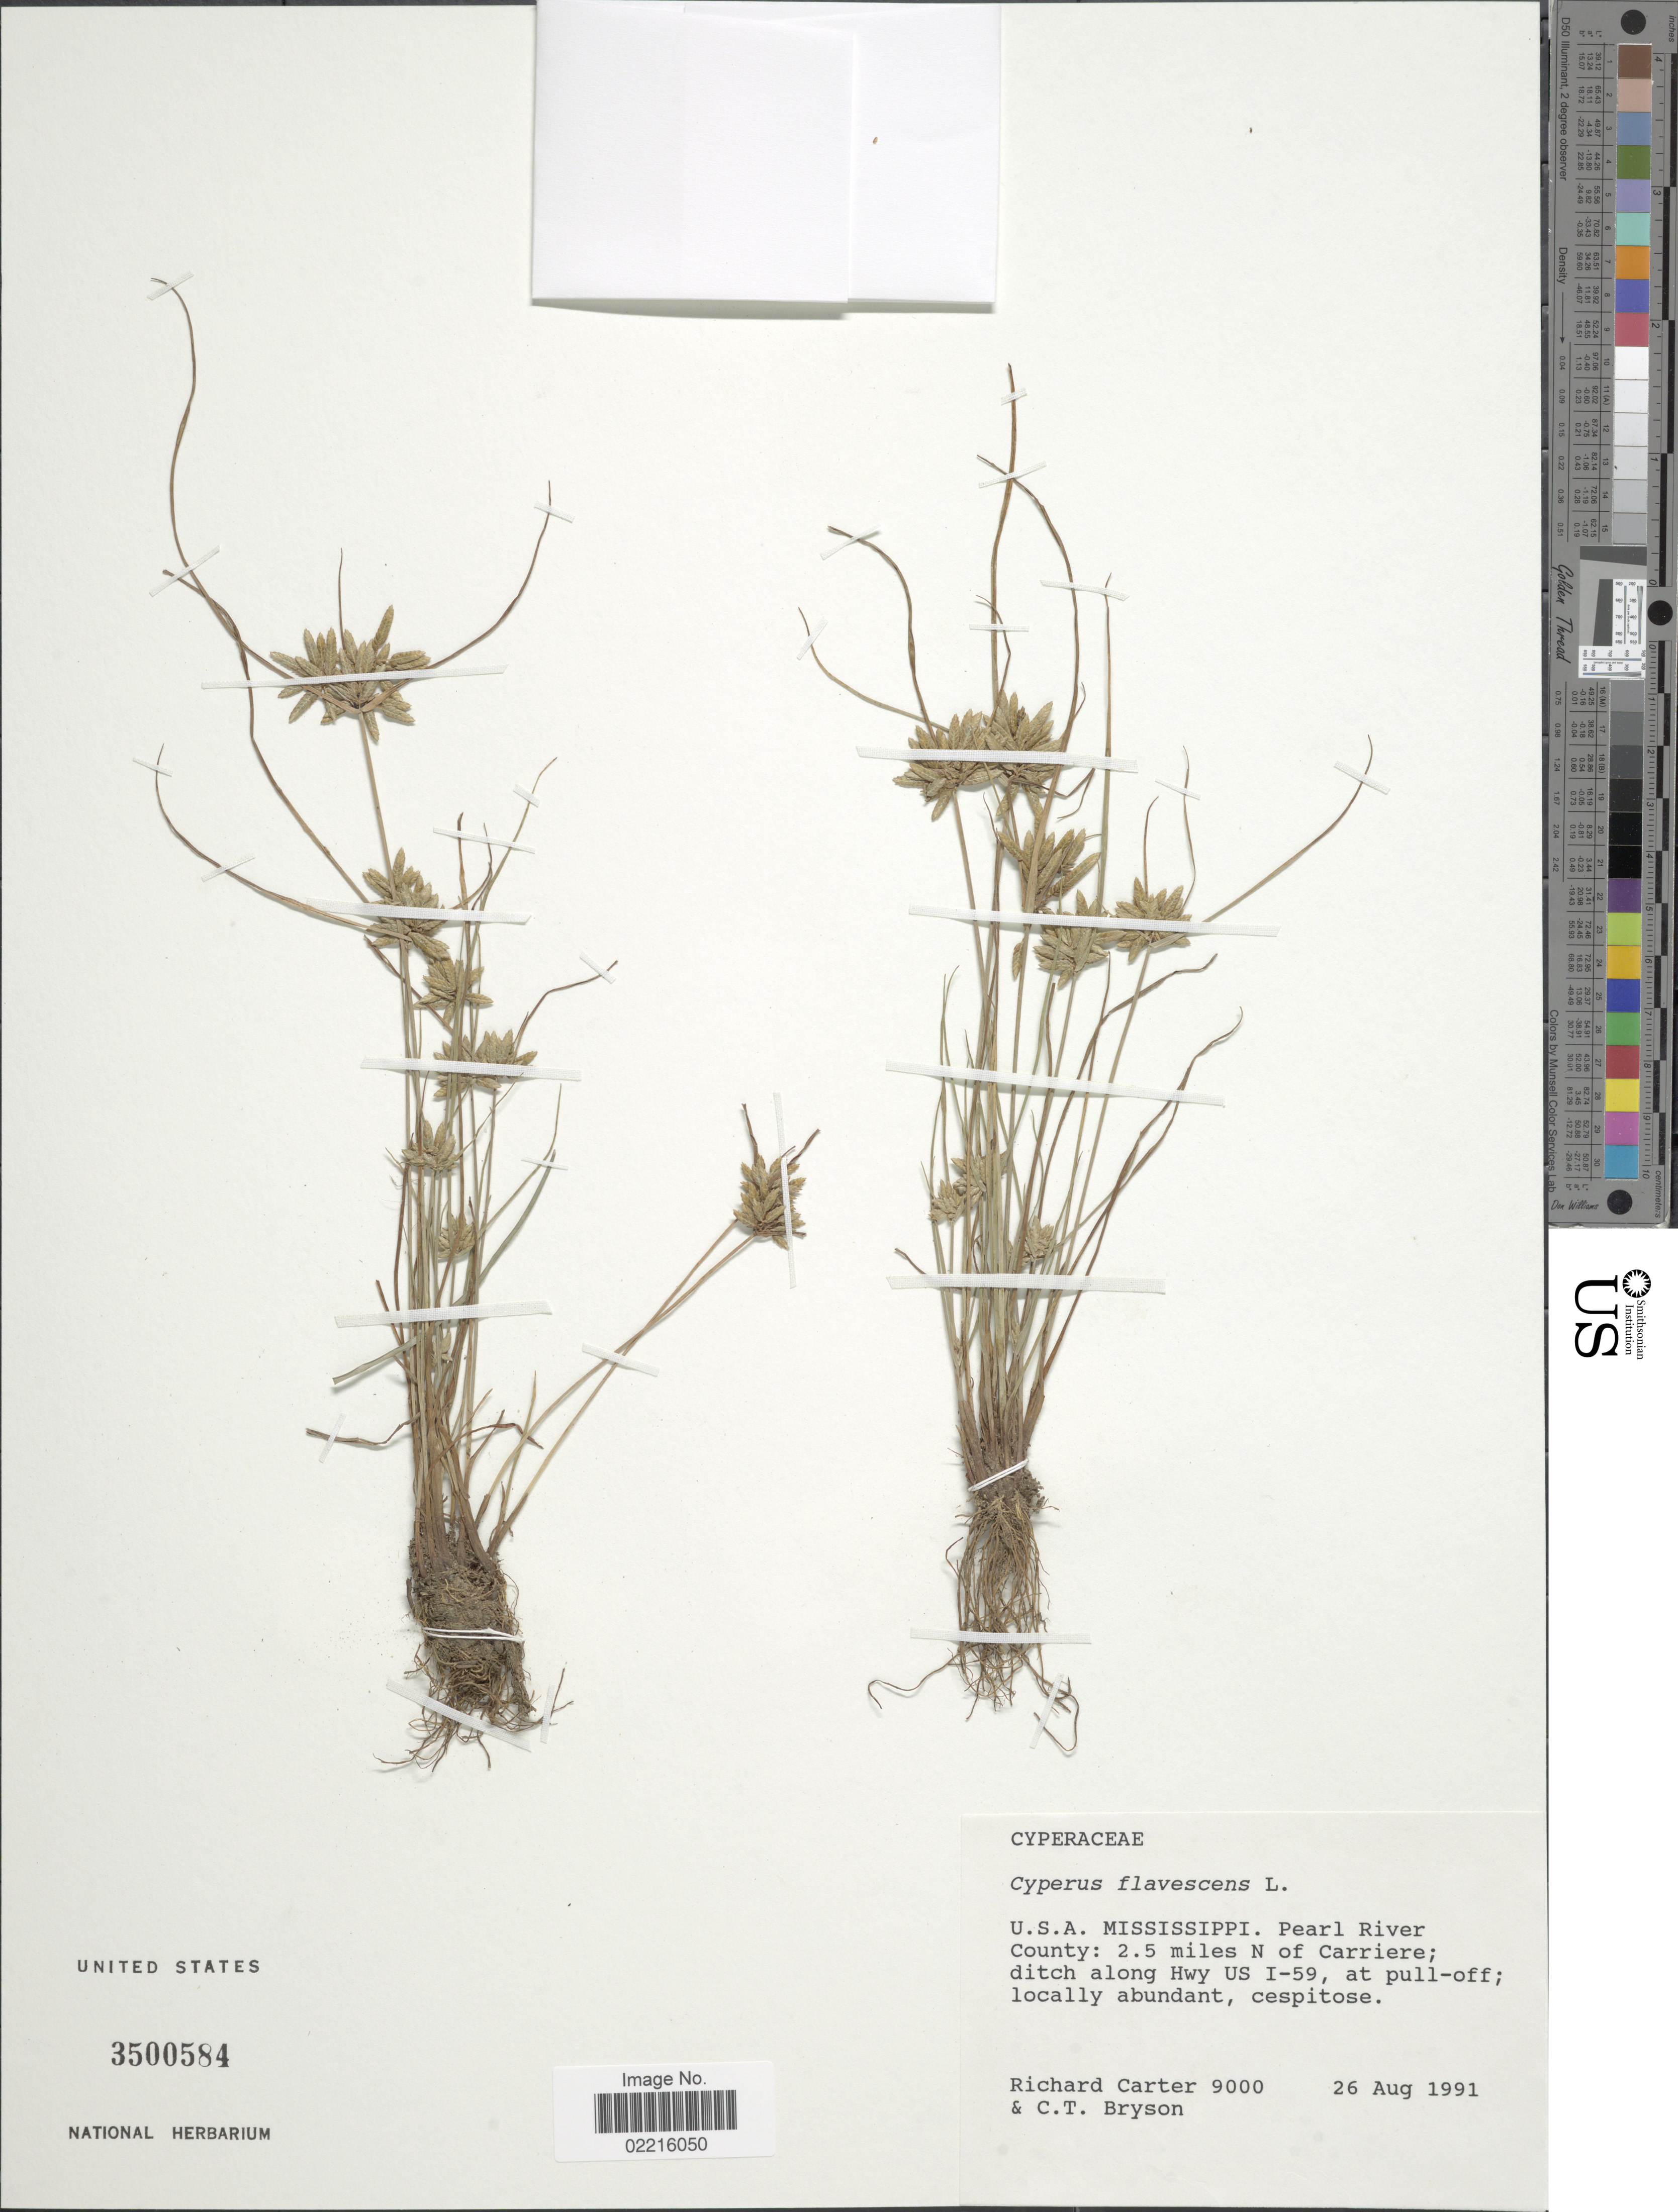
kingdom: Plantae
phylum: Tracheophyta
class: Liliopsida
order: Poales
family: Cyperaceae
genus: Cyperus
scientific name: Cyperus flavescens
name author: L.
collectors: R. Carter & C. Bryson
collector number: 9000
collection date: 1991-08-26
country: United States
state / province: Mississippi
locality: Pearl River County: 2.5 miles N of Carriere; ditch along Hwy US I-59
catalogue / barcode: US 3500584